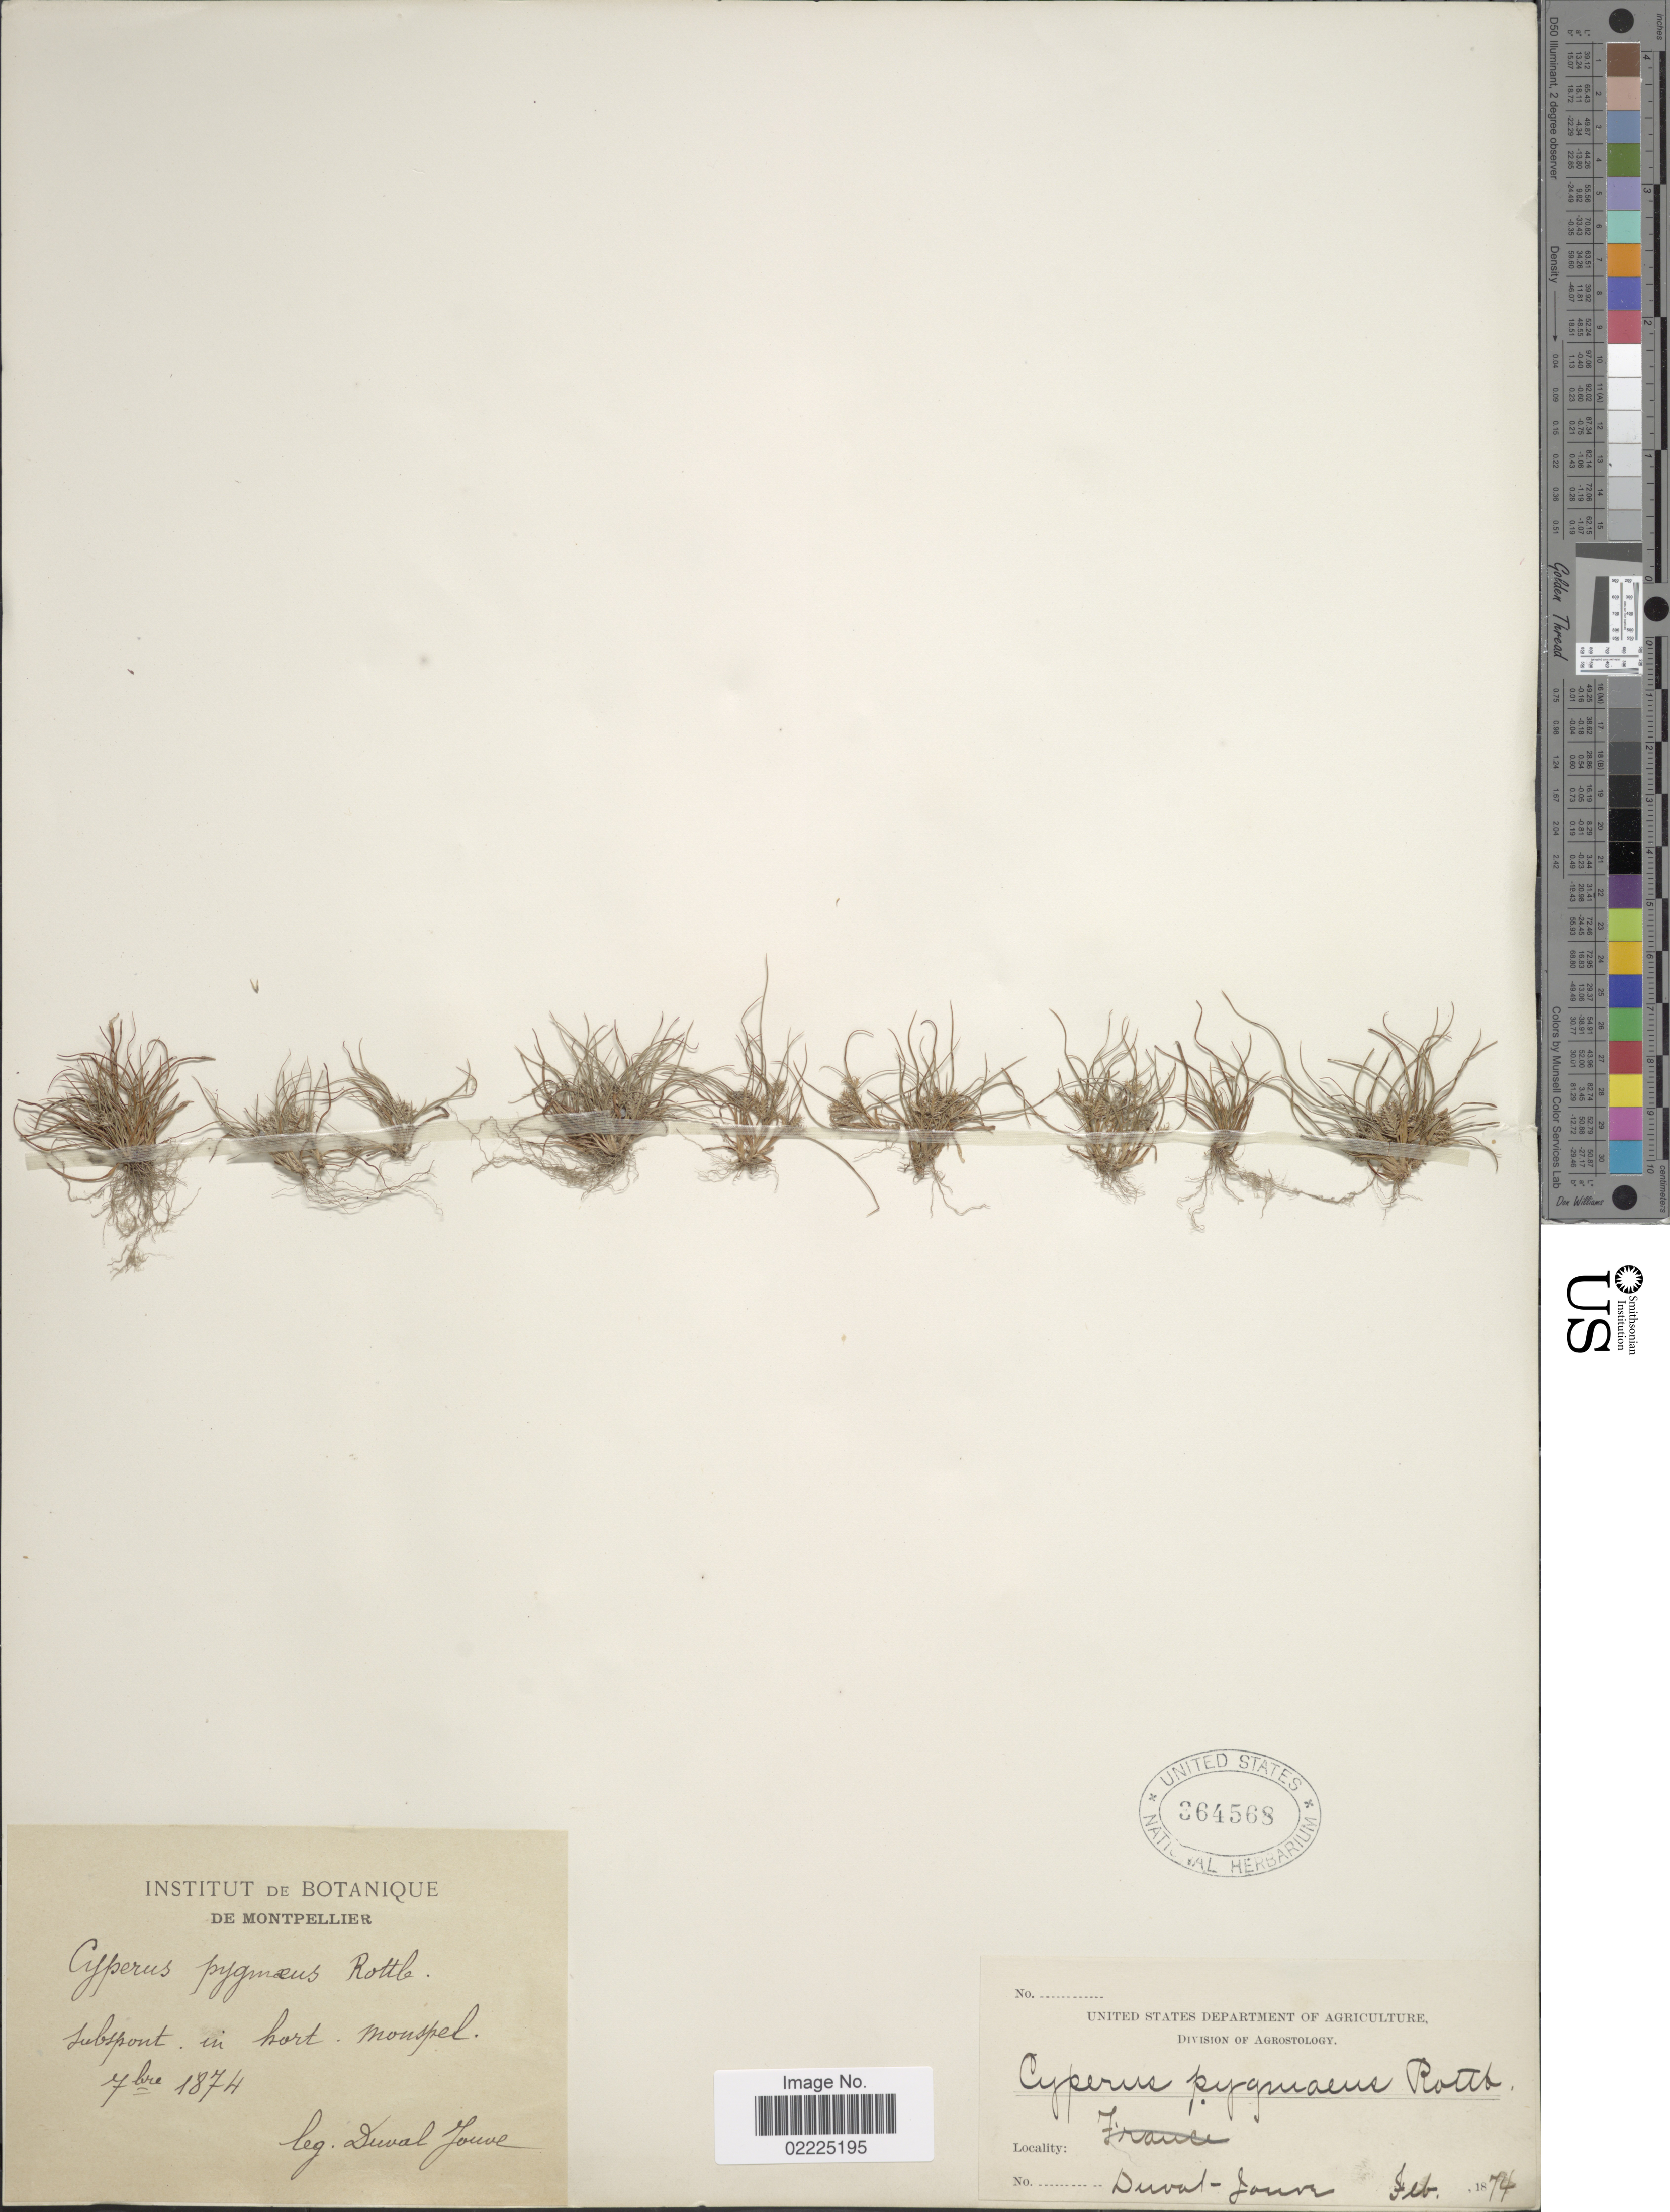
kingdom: Plantae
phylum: Tracheophyta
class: Liliopsida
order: Poales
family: Cyperaceae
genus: Cyperus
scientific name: Cyperus squarrosus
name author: L.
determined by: Strong, Mark T., (BOT), Smithsonian Institution - National Museum of Natural History (UNITED STATES)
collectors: J. Duval-Jouve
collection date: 1874-11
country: France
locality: Subspont in hort Monspel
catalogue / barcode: US 364568